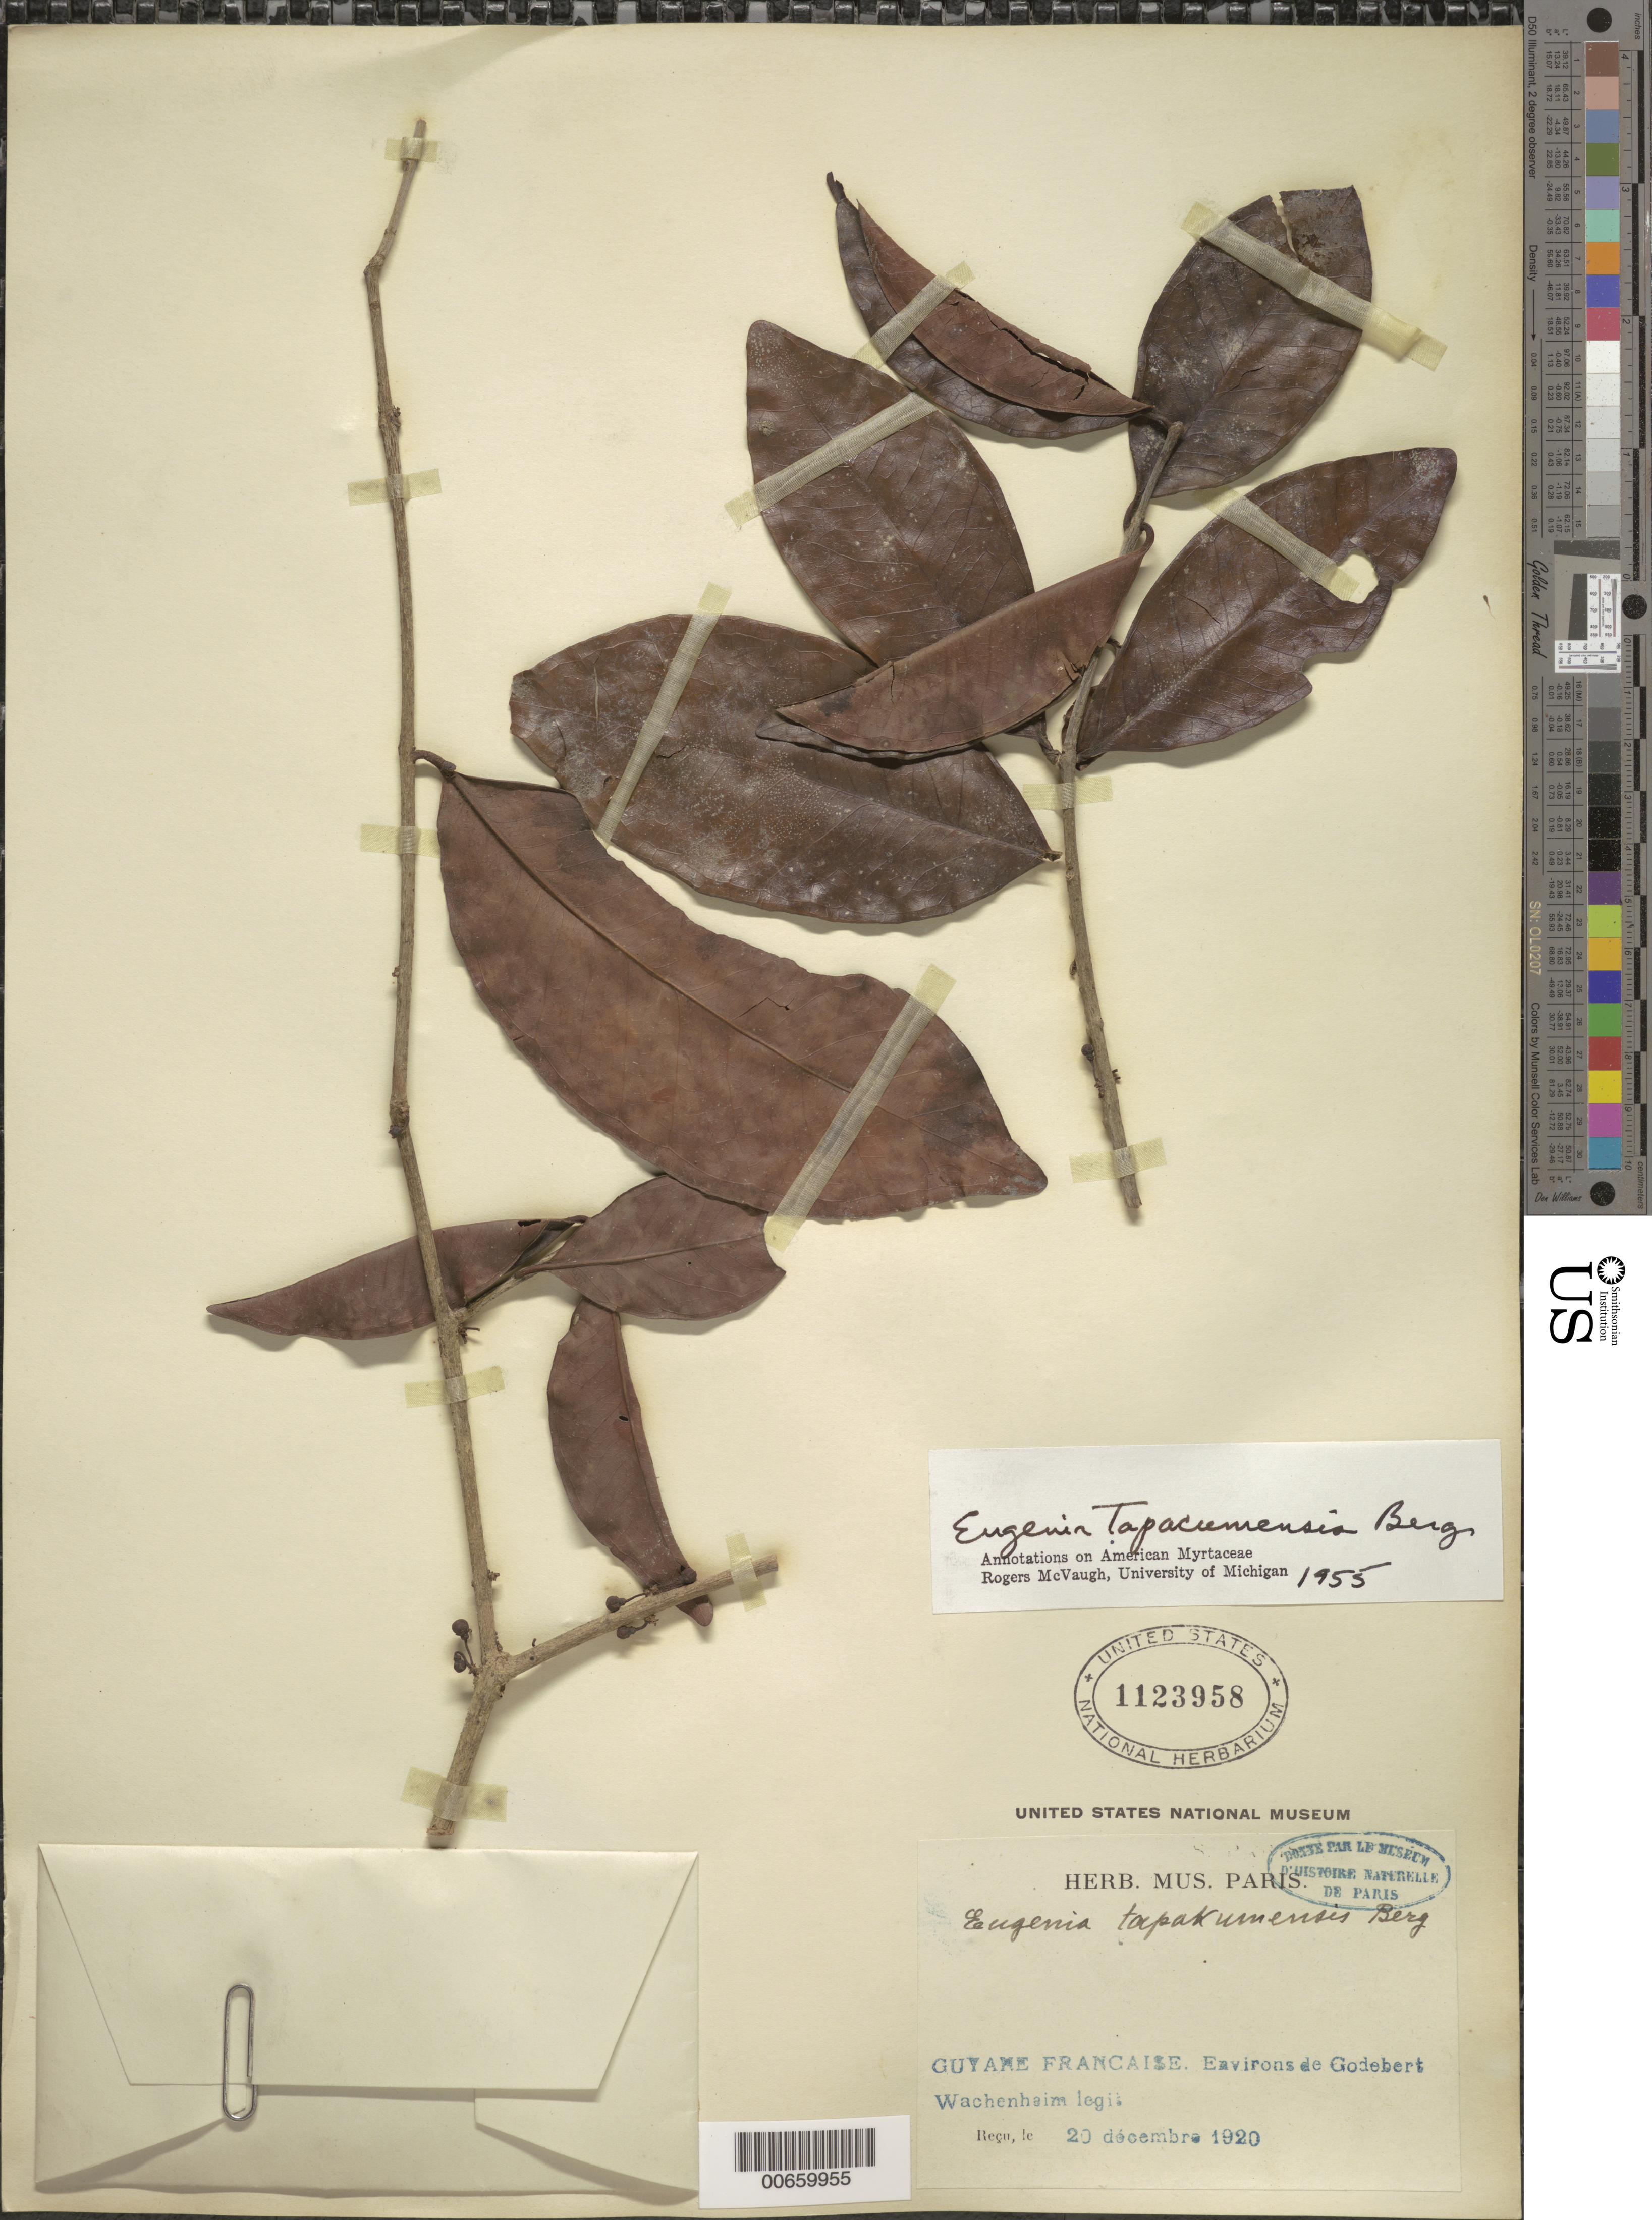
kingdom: Plantae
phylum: Tracheophyta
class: Magnoliopsida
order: Myrtales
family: Myrtaceae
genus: Eugenia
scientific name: Eugenia stictopetala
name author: DC.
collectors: G. Wachenheim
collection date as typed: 20-Dec-20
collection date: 1920-12-20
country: French Guiana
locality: Godebert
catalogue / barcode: US 1123958